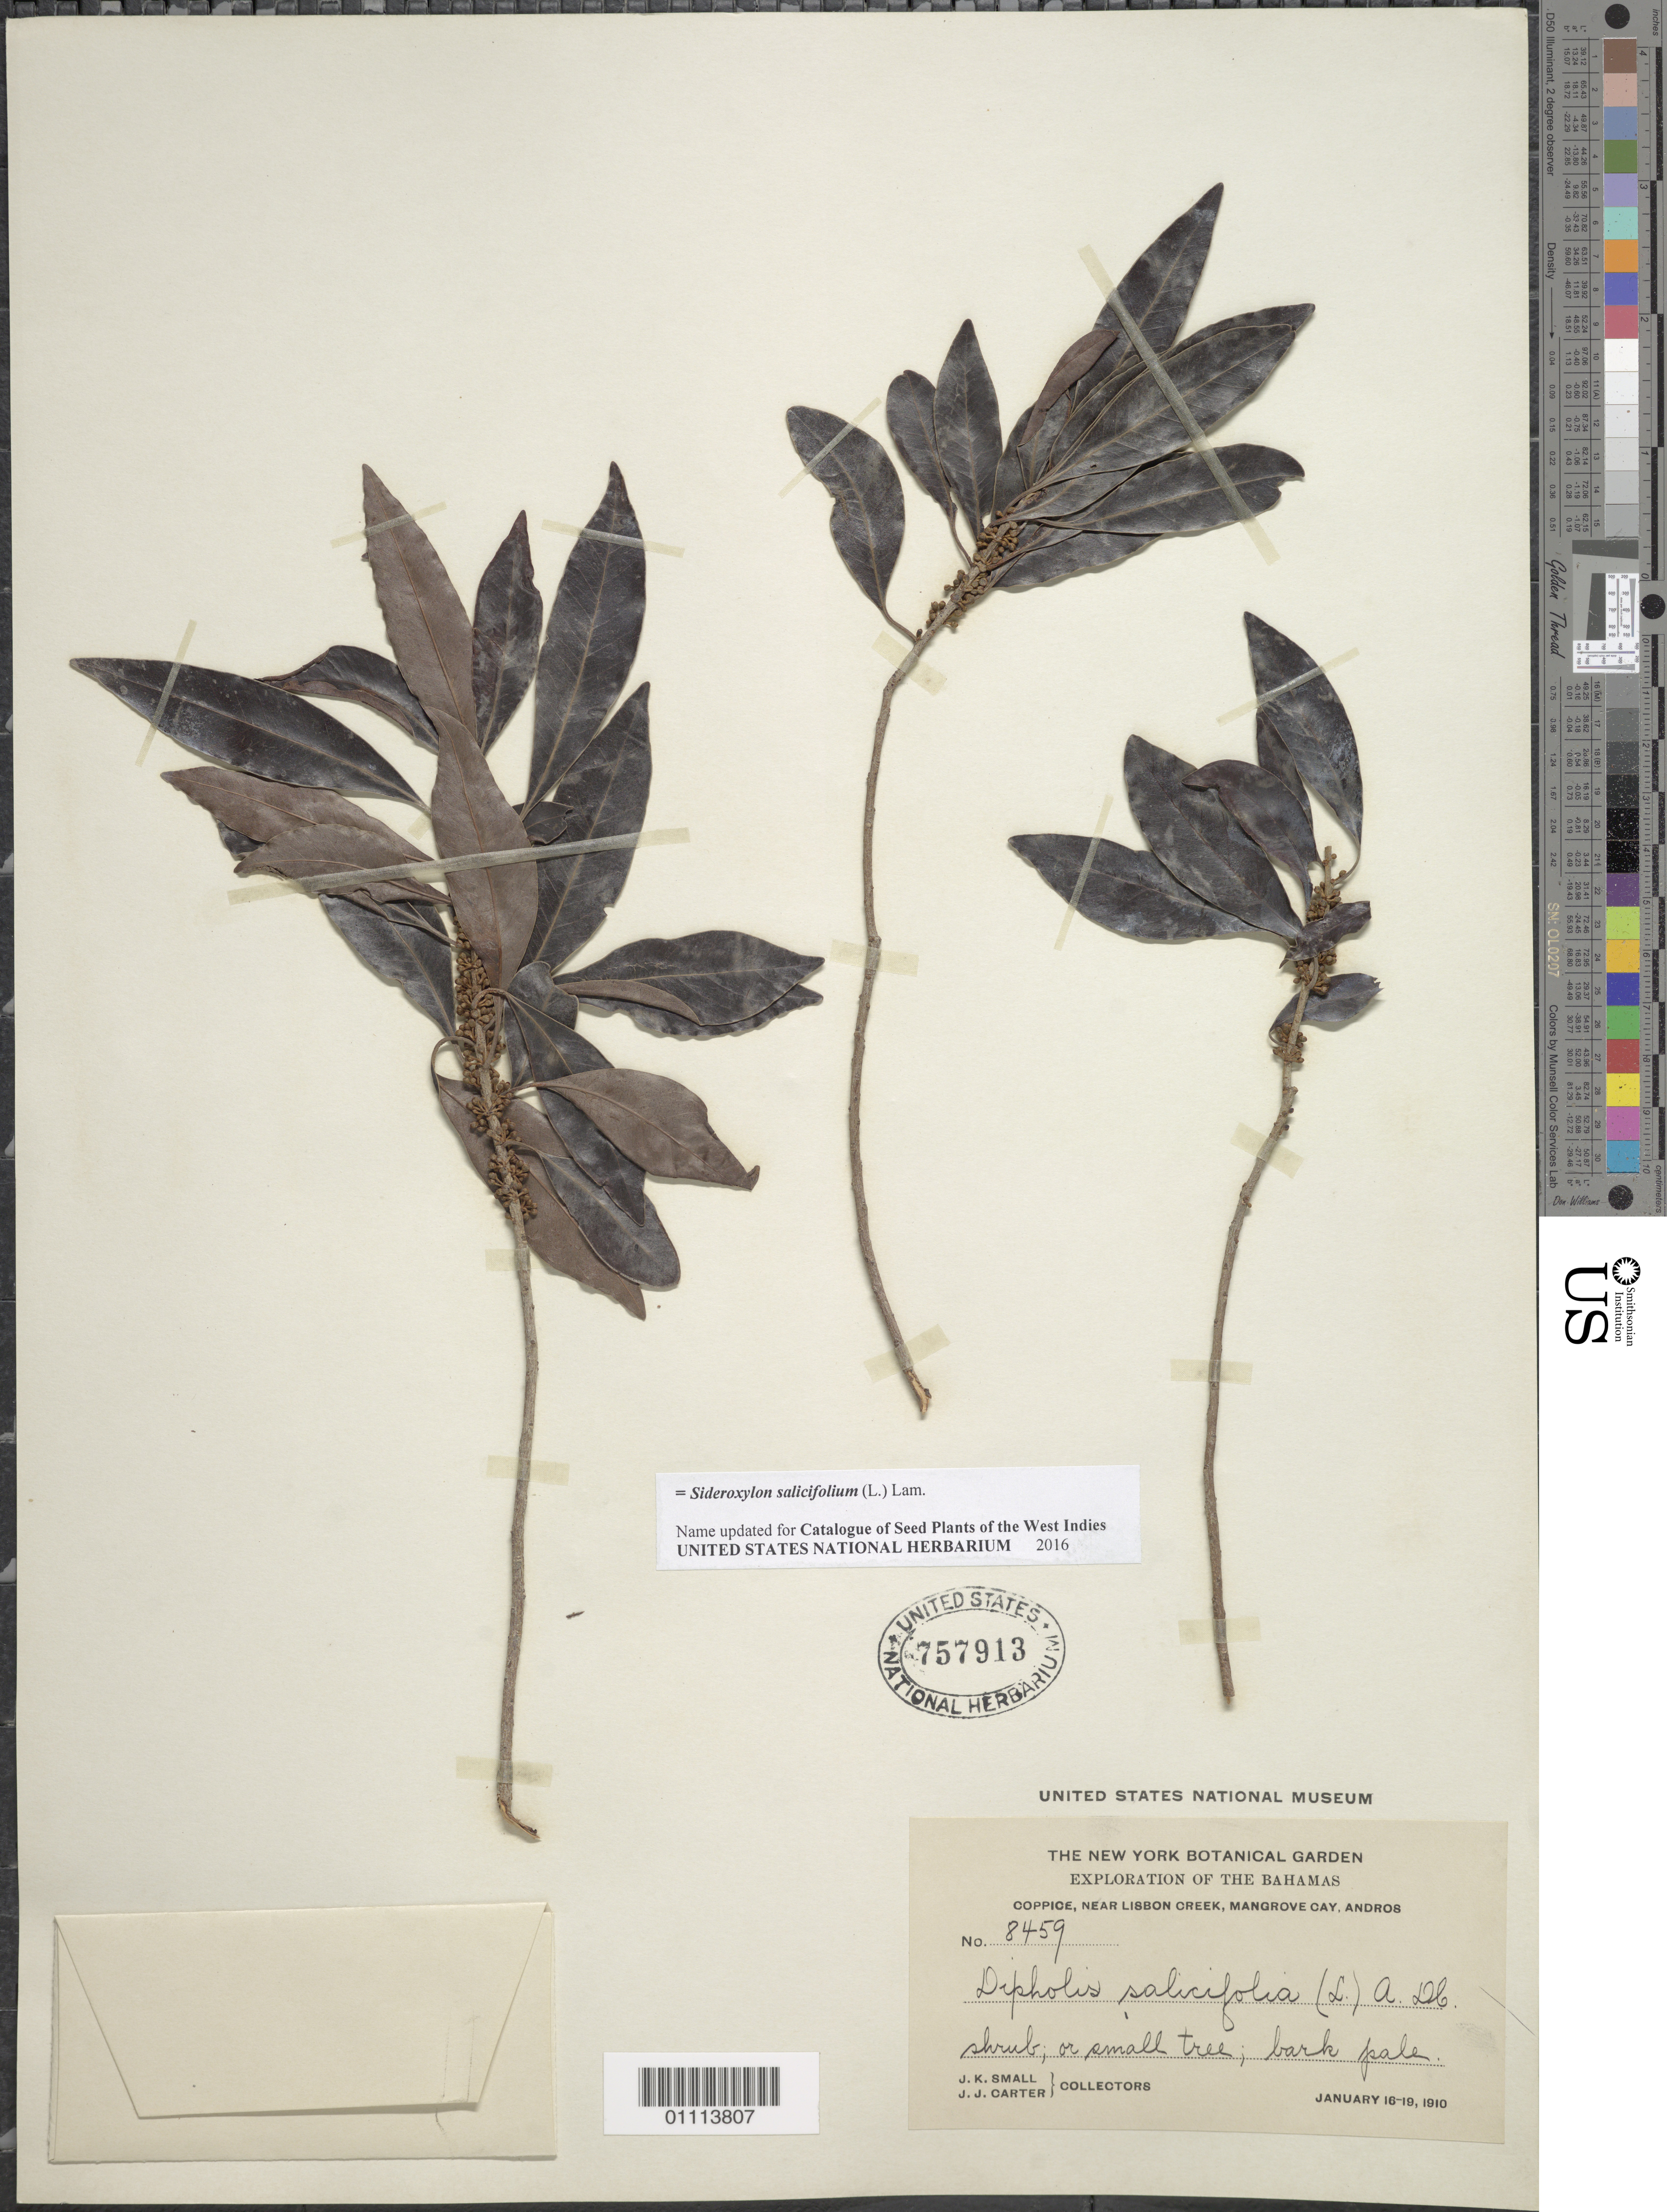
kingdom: Plantae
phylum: Tracheophyta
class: Magnoliopsida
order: Ericales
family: Sapotaceae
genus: Dipholis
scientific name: Dipholis salicifolia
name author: (L.) A. DC.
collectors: J. K. Small & J. J. Carter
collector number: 8459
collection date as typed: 16 Jan 1910 to 19 Jan 1910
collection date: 1910-01-16/1910-01-19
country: Bahamas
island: Andros I.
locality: Coppice, near Lisbon Creek, Mangrove Cay, Andros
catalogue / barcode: US 757913